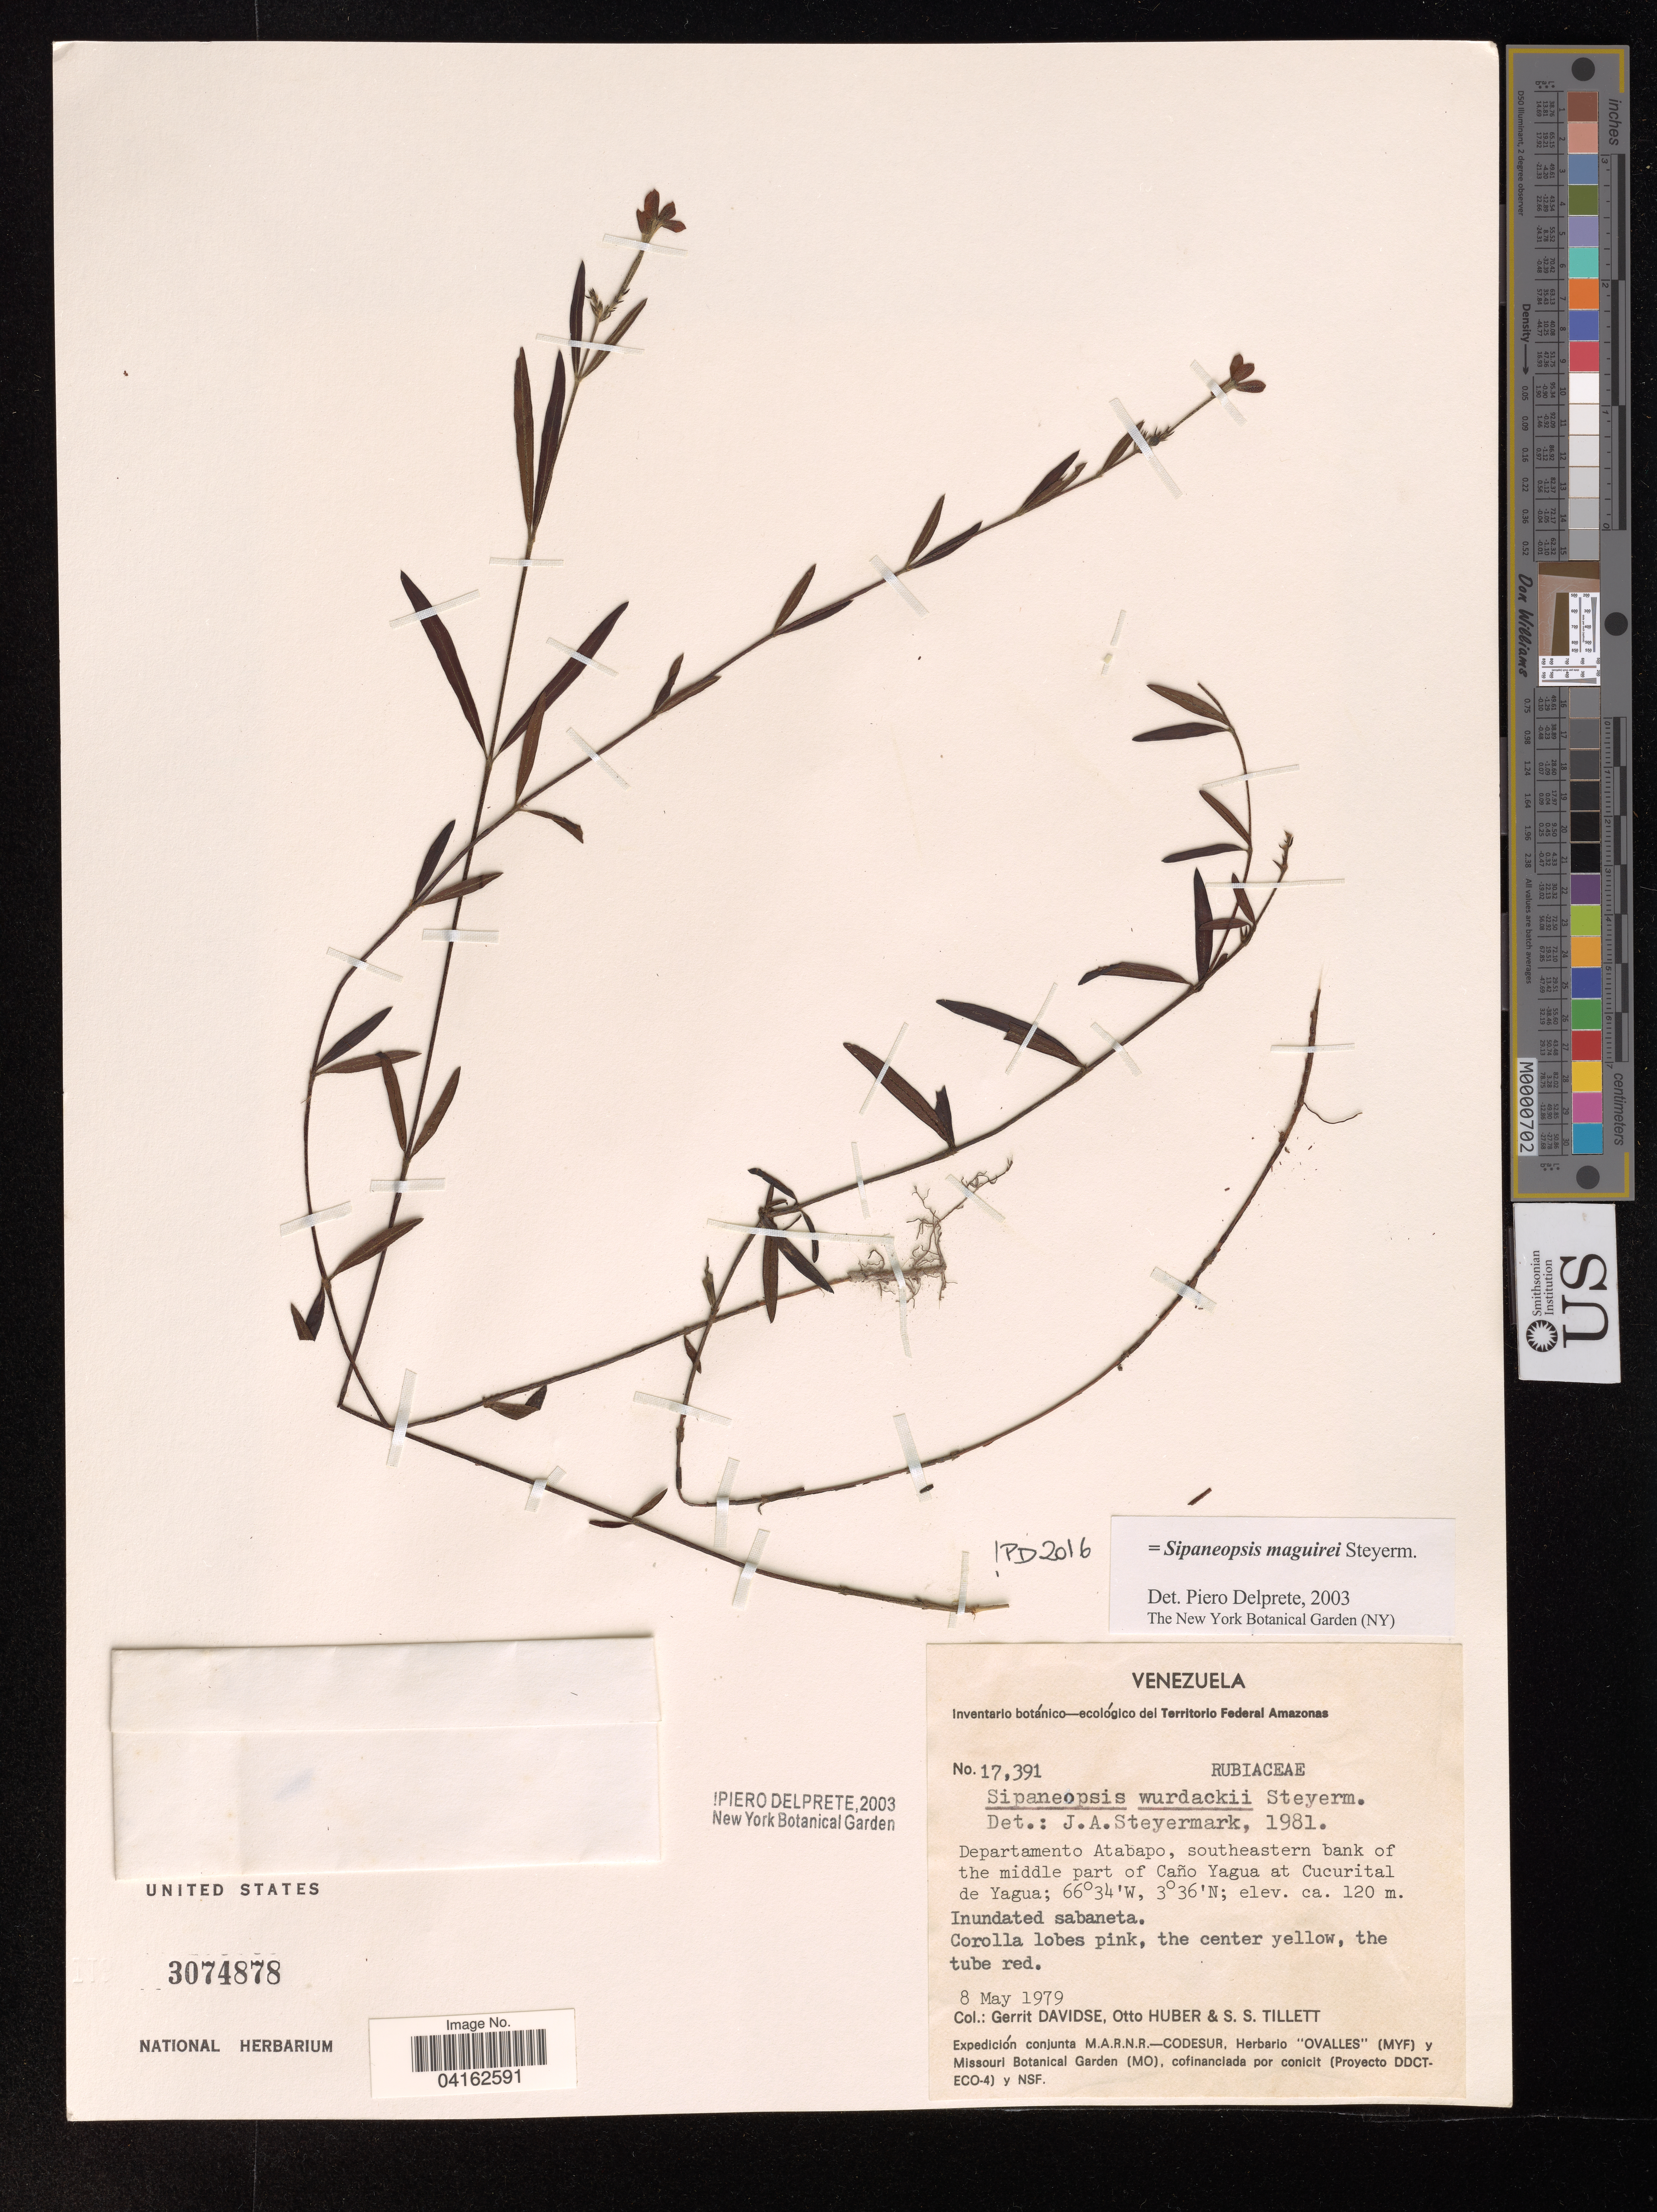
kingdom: Plantae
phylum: Tracheophyta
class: Magnoliopsida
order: Gentianales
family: Rubiaceae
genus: Sipaneopsis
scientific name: Sipaneopsis maguirei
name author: Steyerm.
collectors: G. Davidse, O. Huber & S. Tillett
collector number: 17391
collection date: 1979-05-08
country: Venezuela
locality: Departamento Atabapo, southeastern bank of the middle part of Caño Yagua at Cucurital de Yagua.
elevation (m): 120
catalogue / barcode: US 3074878